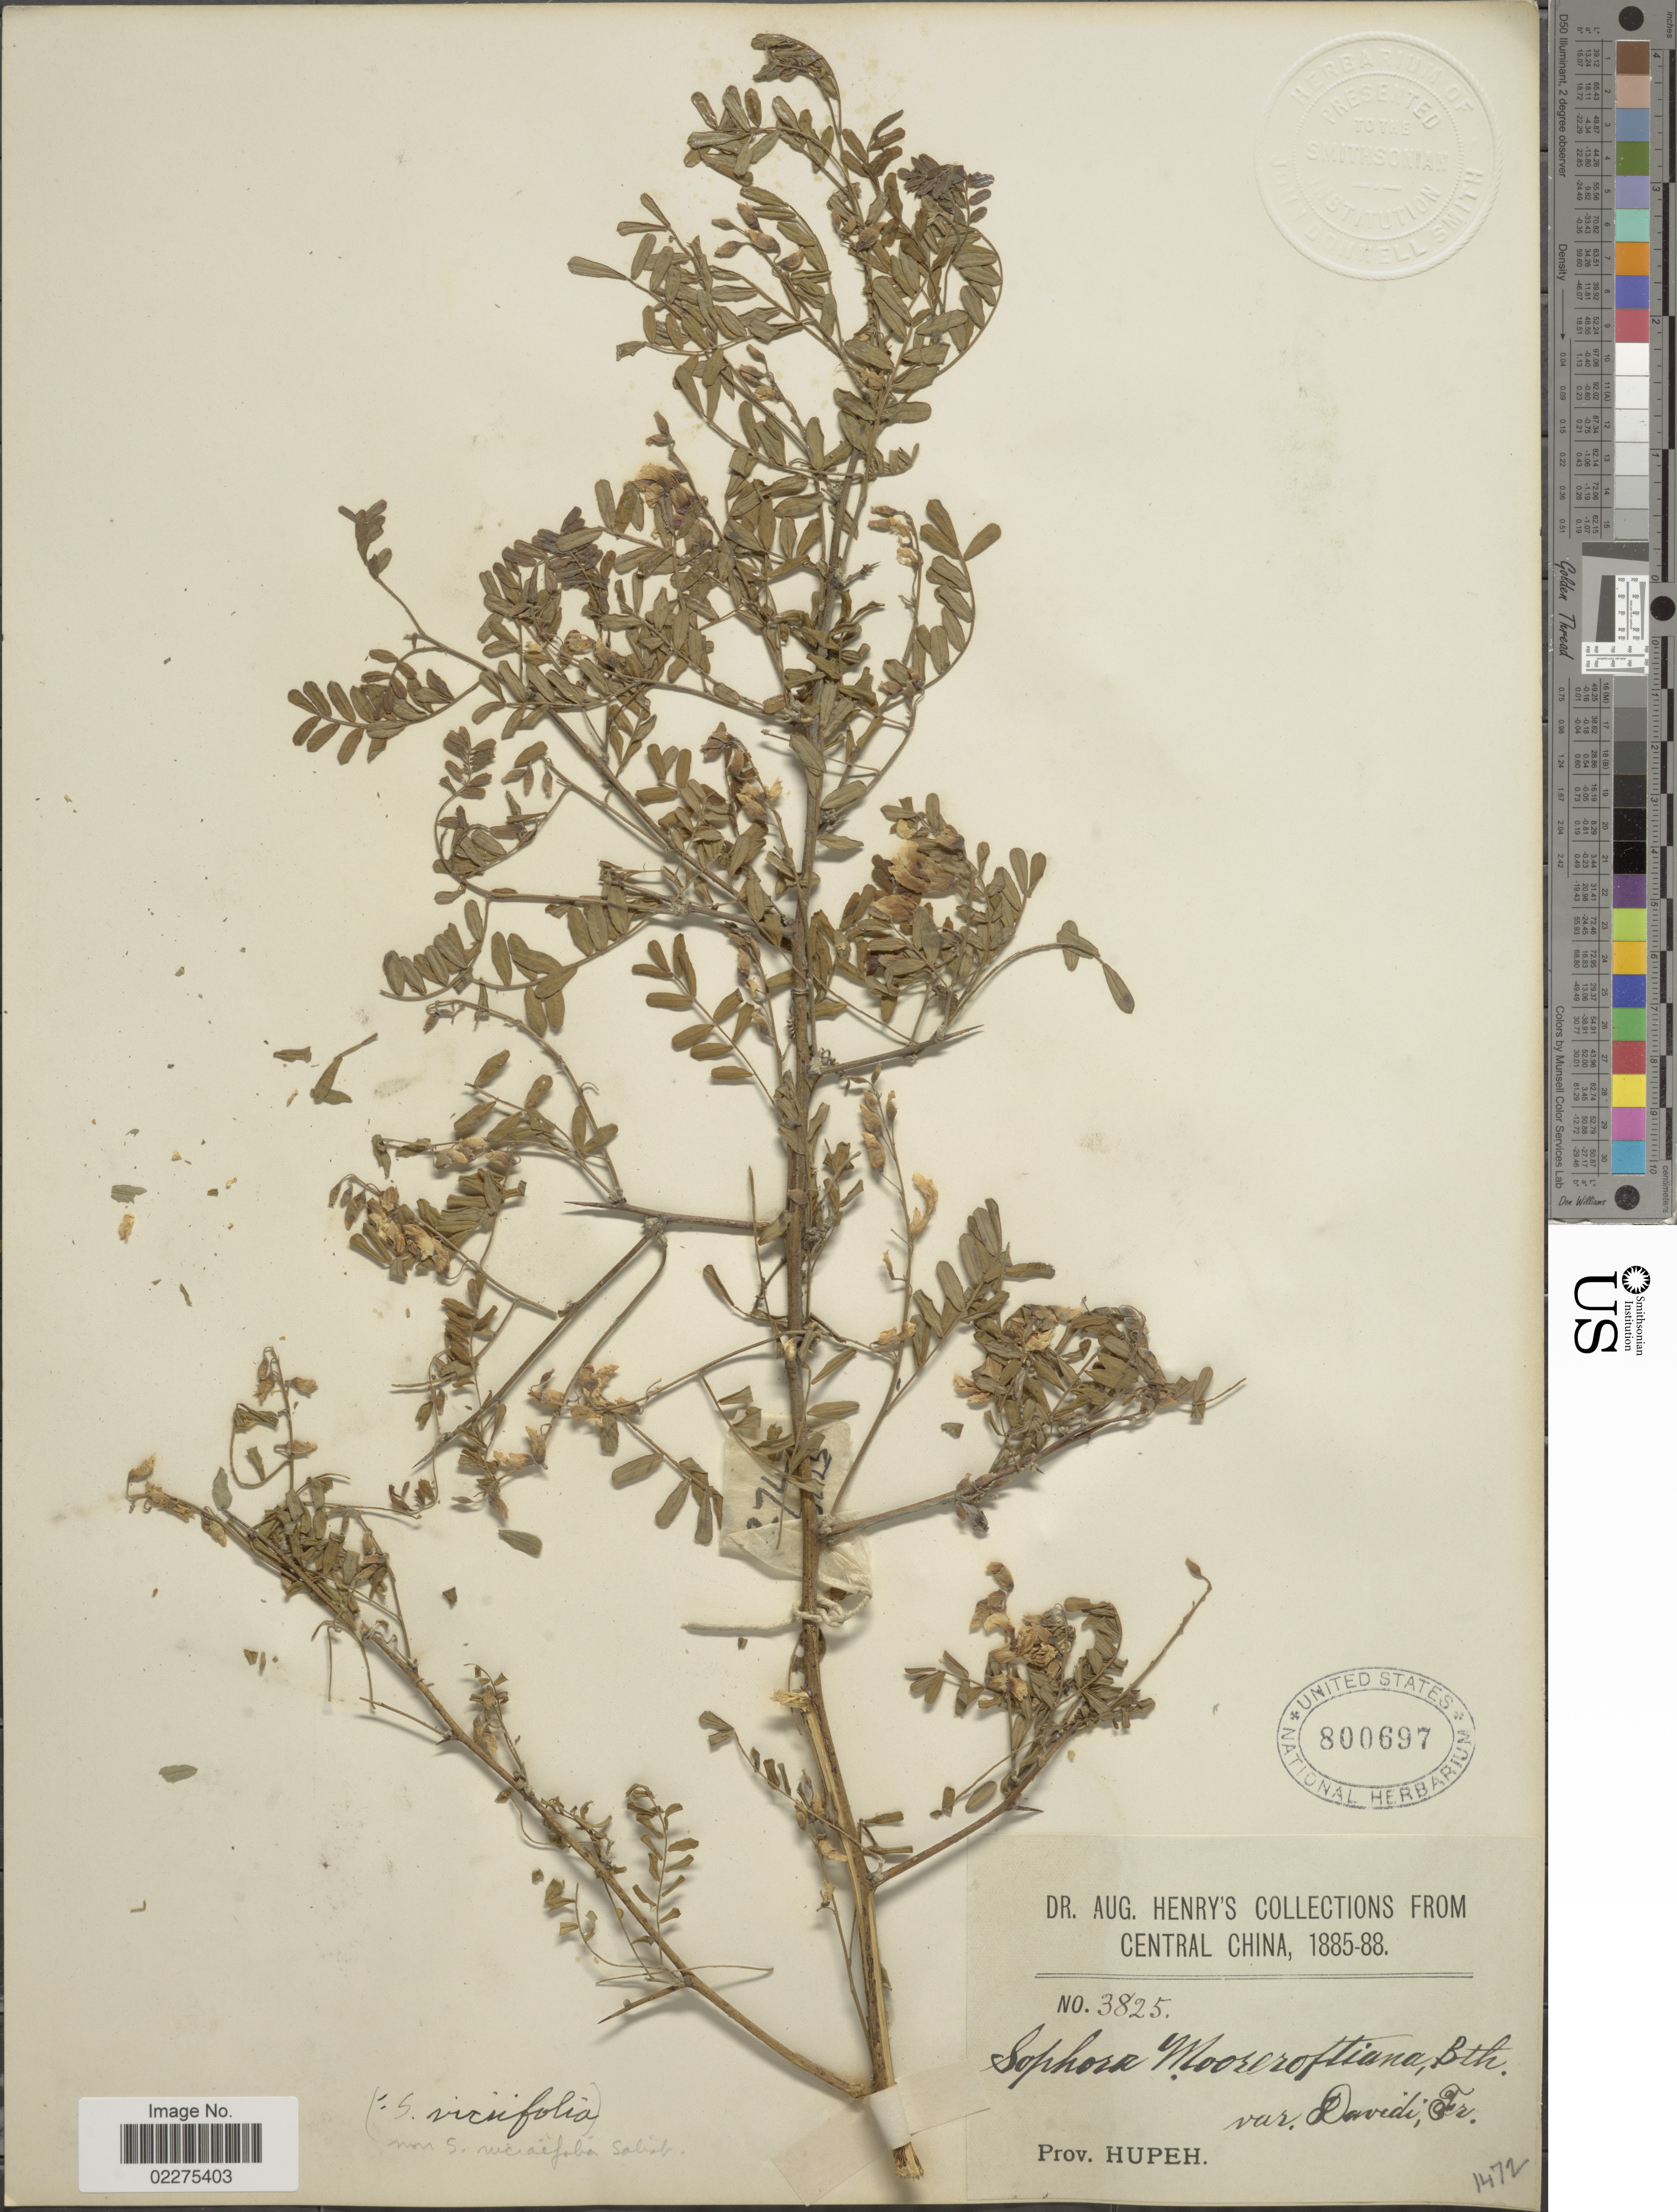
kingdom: Plantae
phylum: Tracheophyta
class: Magnoliopsida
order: Fabales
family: Fabaceae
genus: Sophora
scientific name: Sophora davidii var. davidii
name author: (Franch.) Skeels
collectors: A. Henry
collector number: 3825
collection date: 1885/1888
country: China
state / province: Hubei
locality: Central China. Prov. Hupeh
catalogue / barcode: US 800697